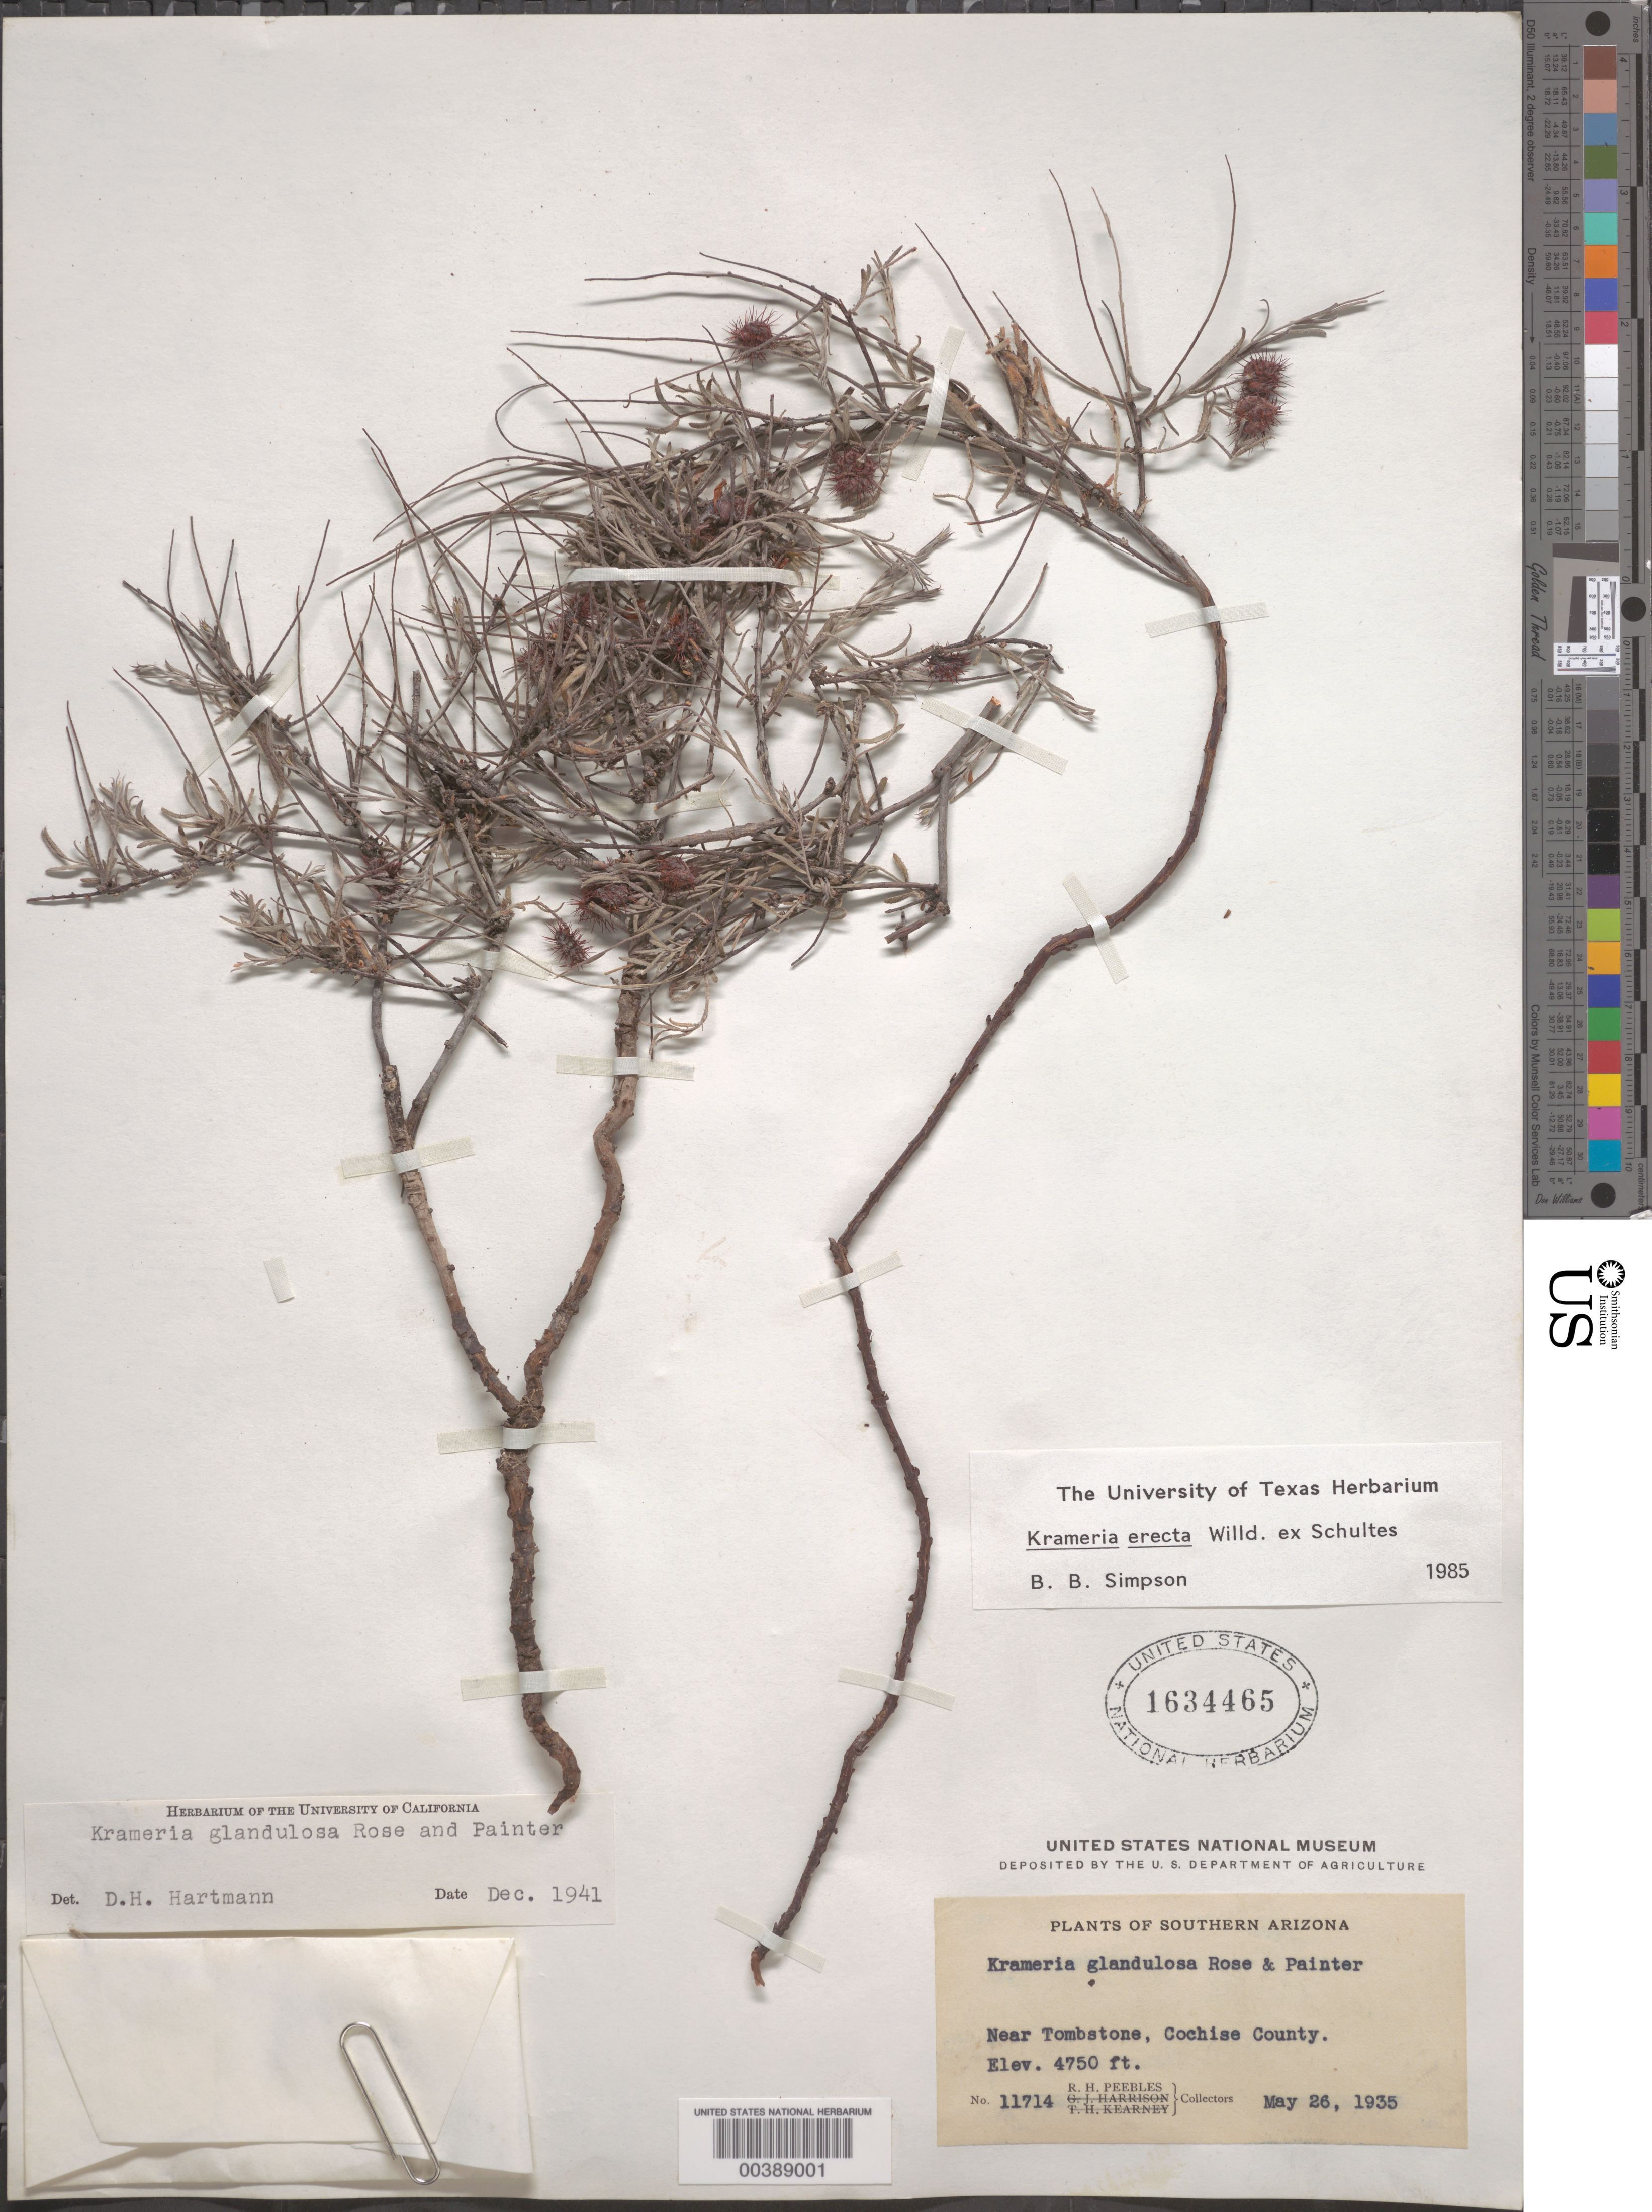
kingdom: Plantae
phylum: Tracheophyta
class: Magnoliopsida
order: Zygophyllales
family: Krameriaceae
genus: Krameria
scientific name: Krameria glandulosa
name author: Rose & J.H. Painter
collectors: R. H. Peebles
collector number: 11714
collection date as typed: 26 May 1935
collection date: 1935-05-26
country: United States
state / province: Arizona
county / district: Cochise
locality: Near tombstone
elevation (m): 1448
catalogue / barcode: US 1634465